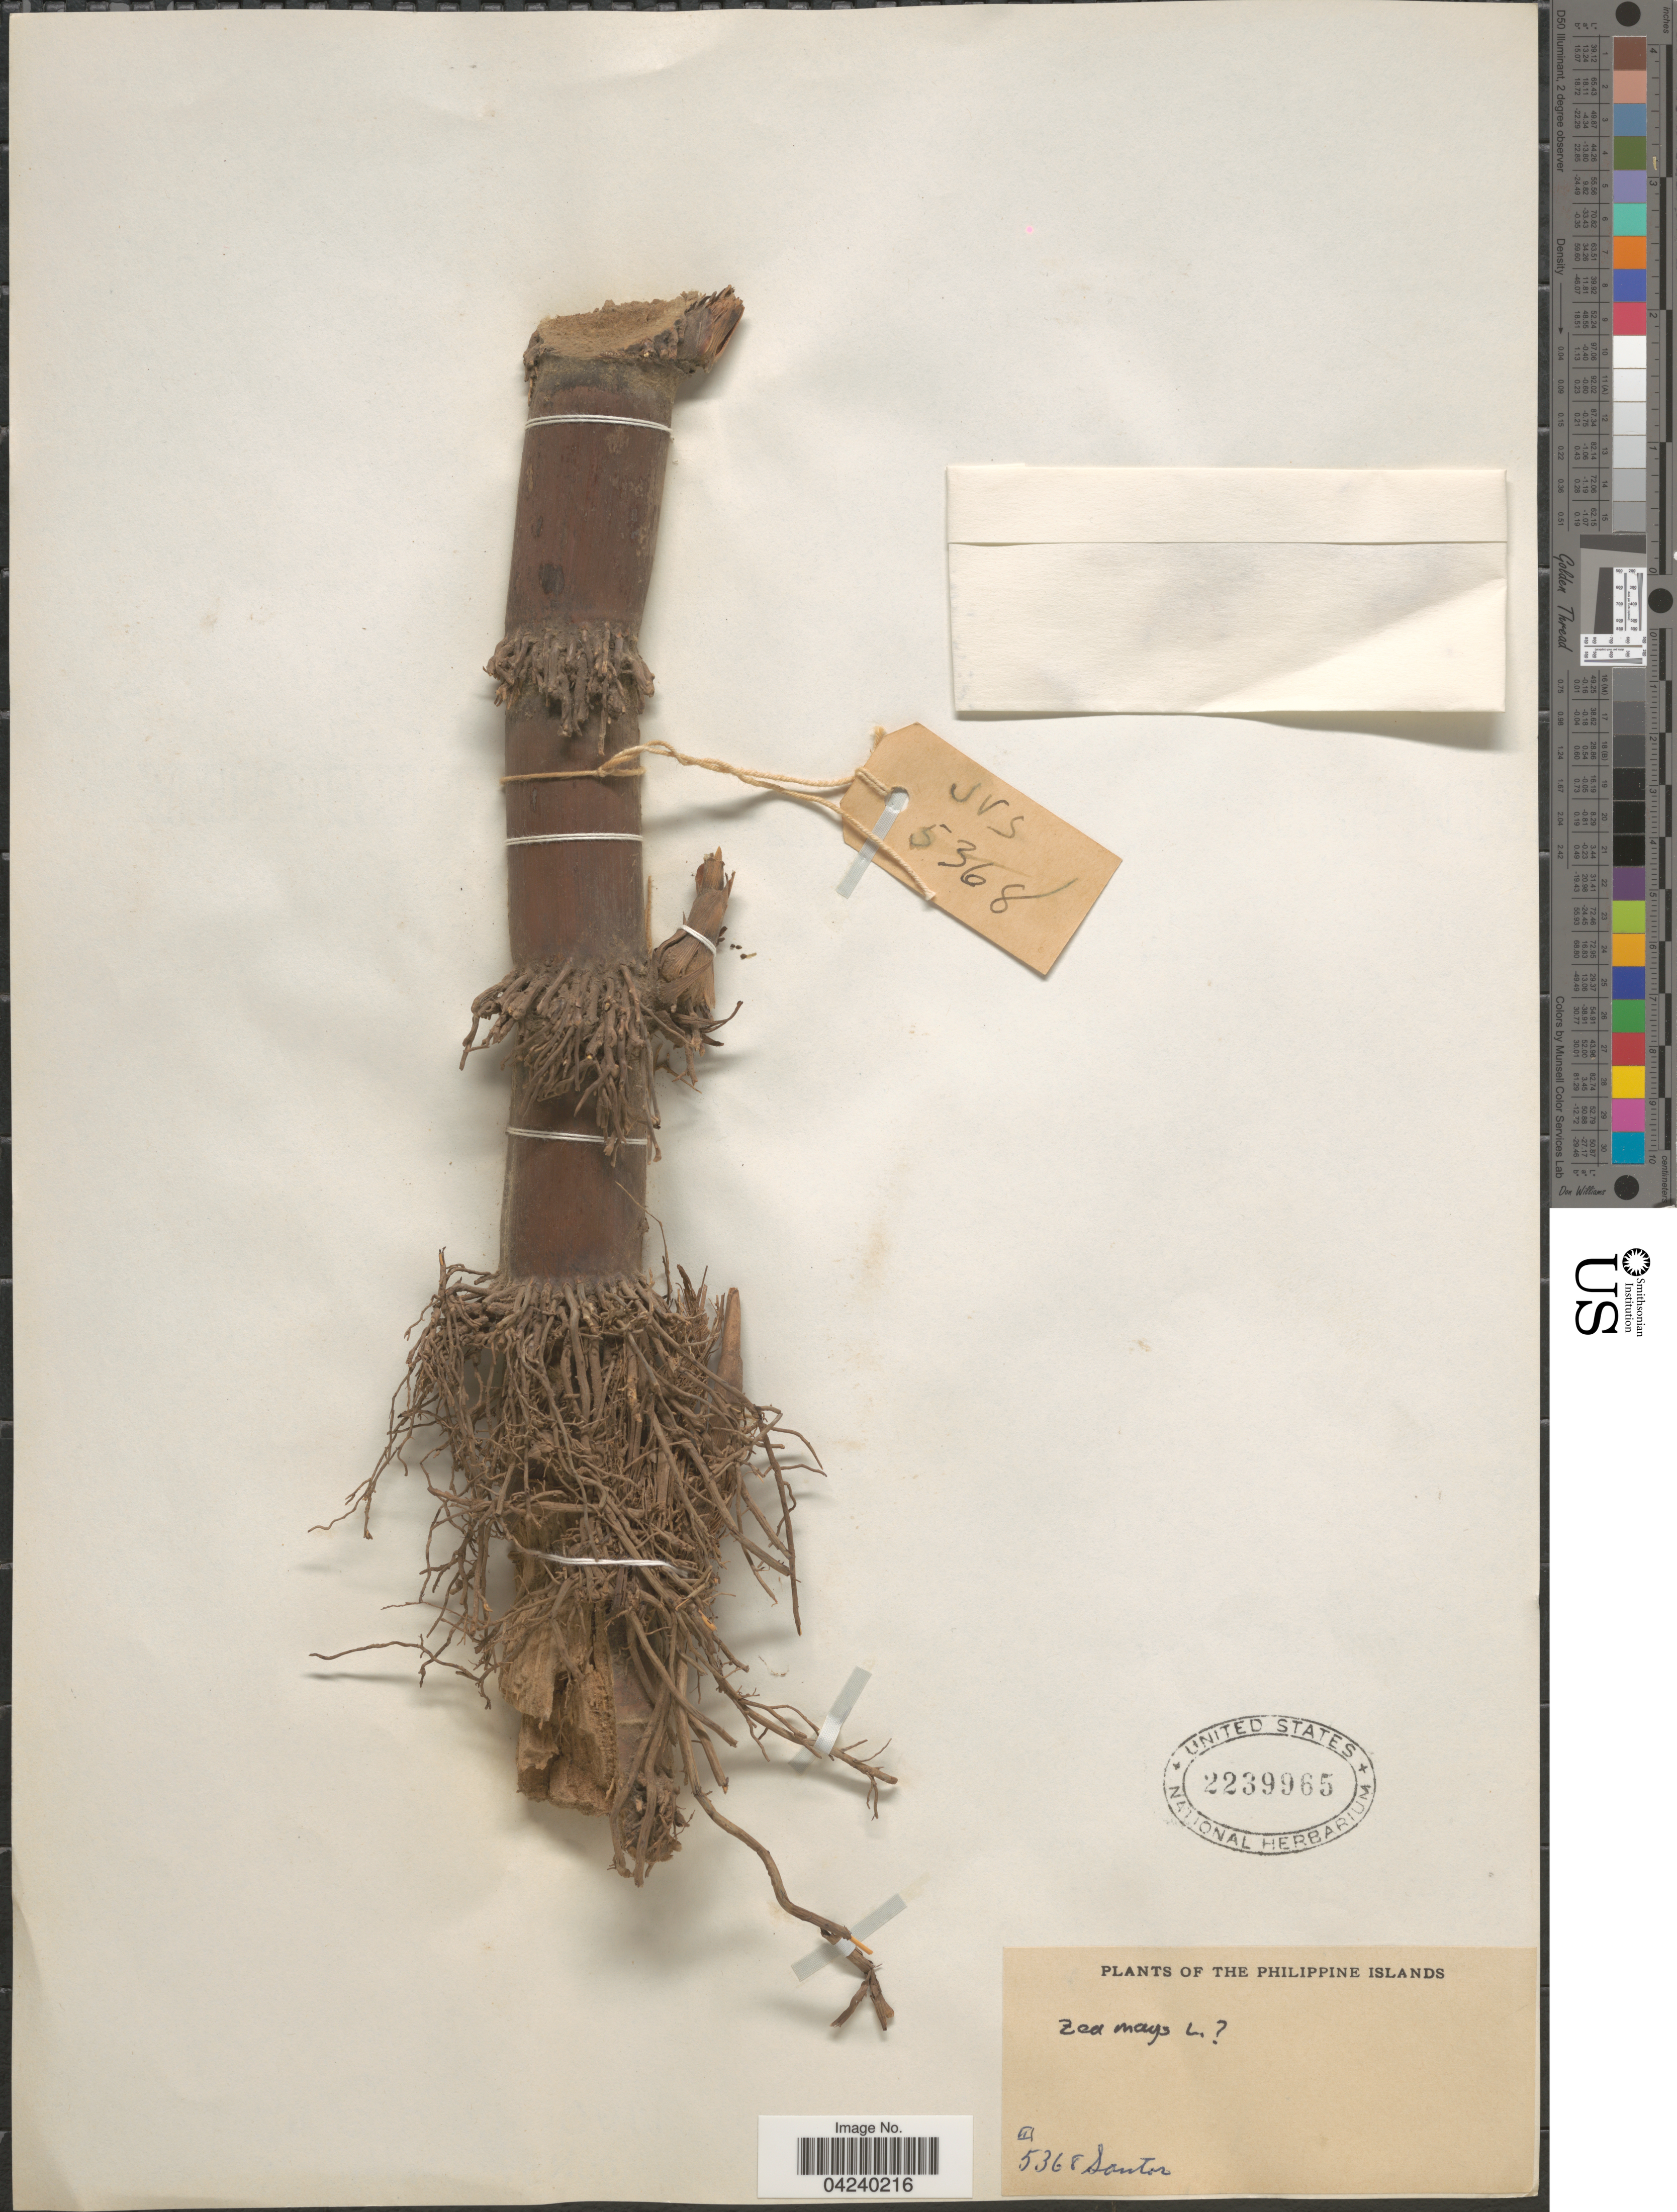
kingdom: Plantae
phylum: Tracheophyta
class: Liliopsida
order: Poales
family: Poaceae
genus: Zea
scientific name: Zea mays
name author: L.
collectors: -- Santos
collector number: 5368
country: Philippines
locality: Philippine Islands.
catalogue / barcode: US 2239965